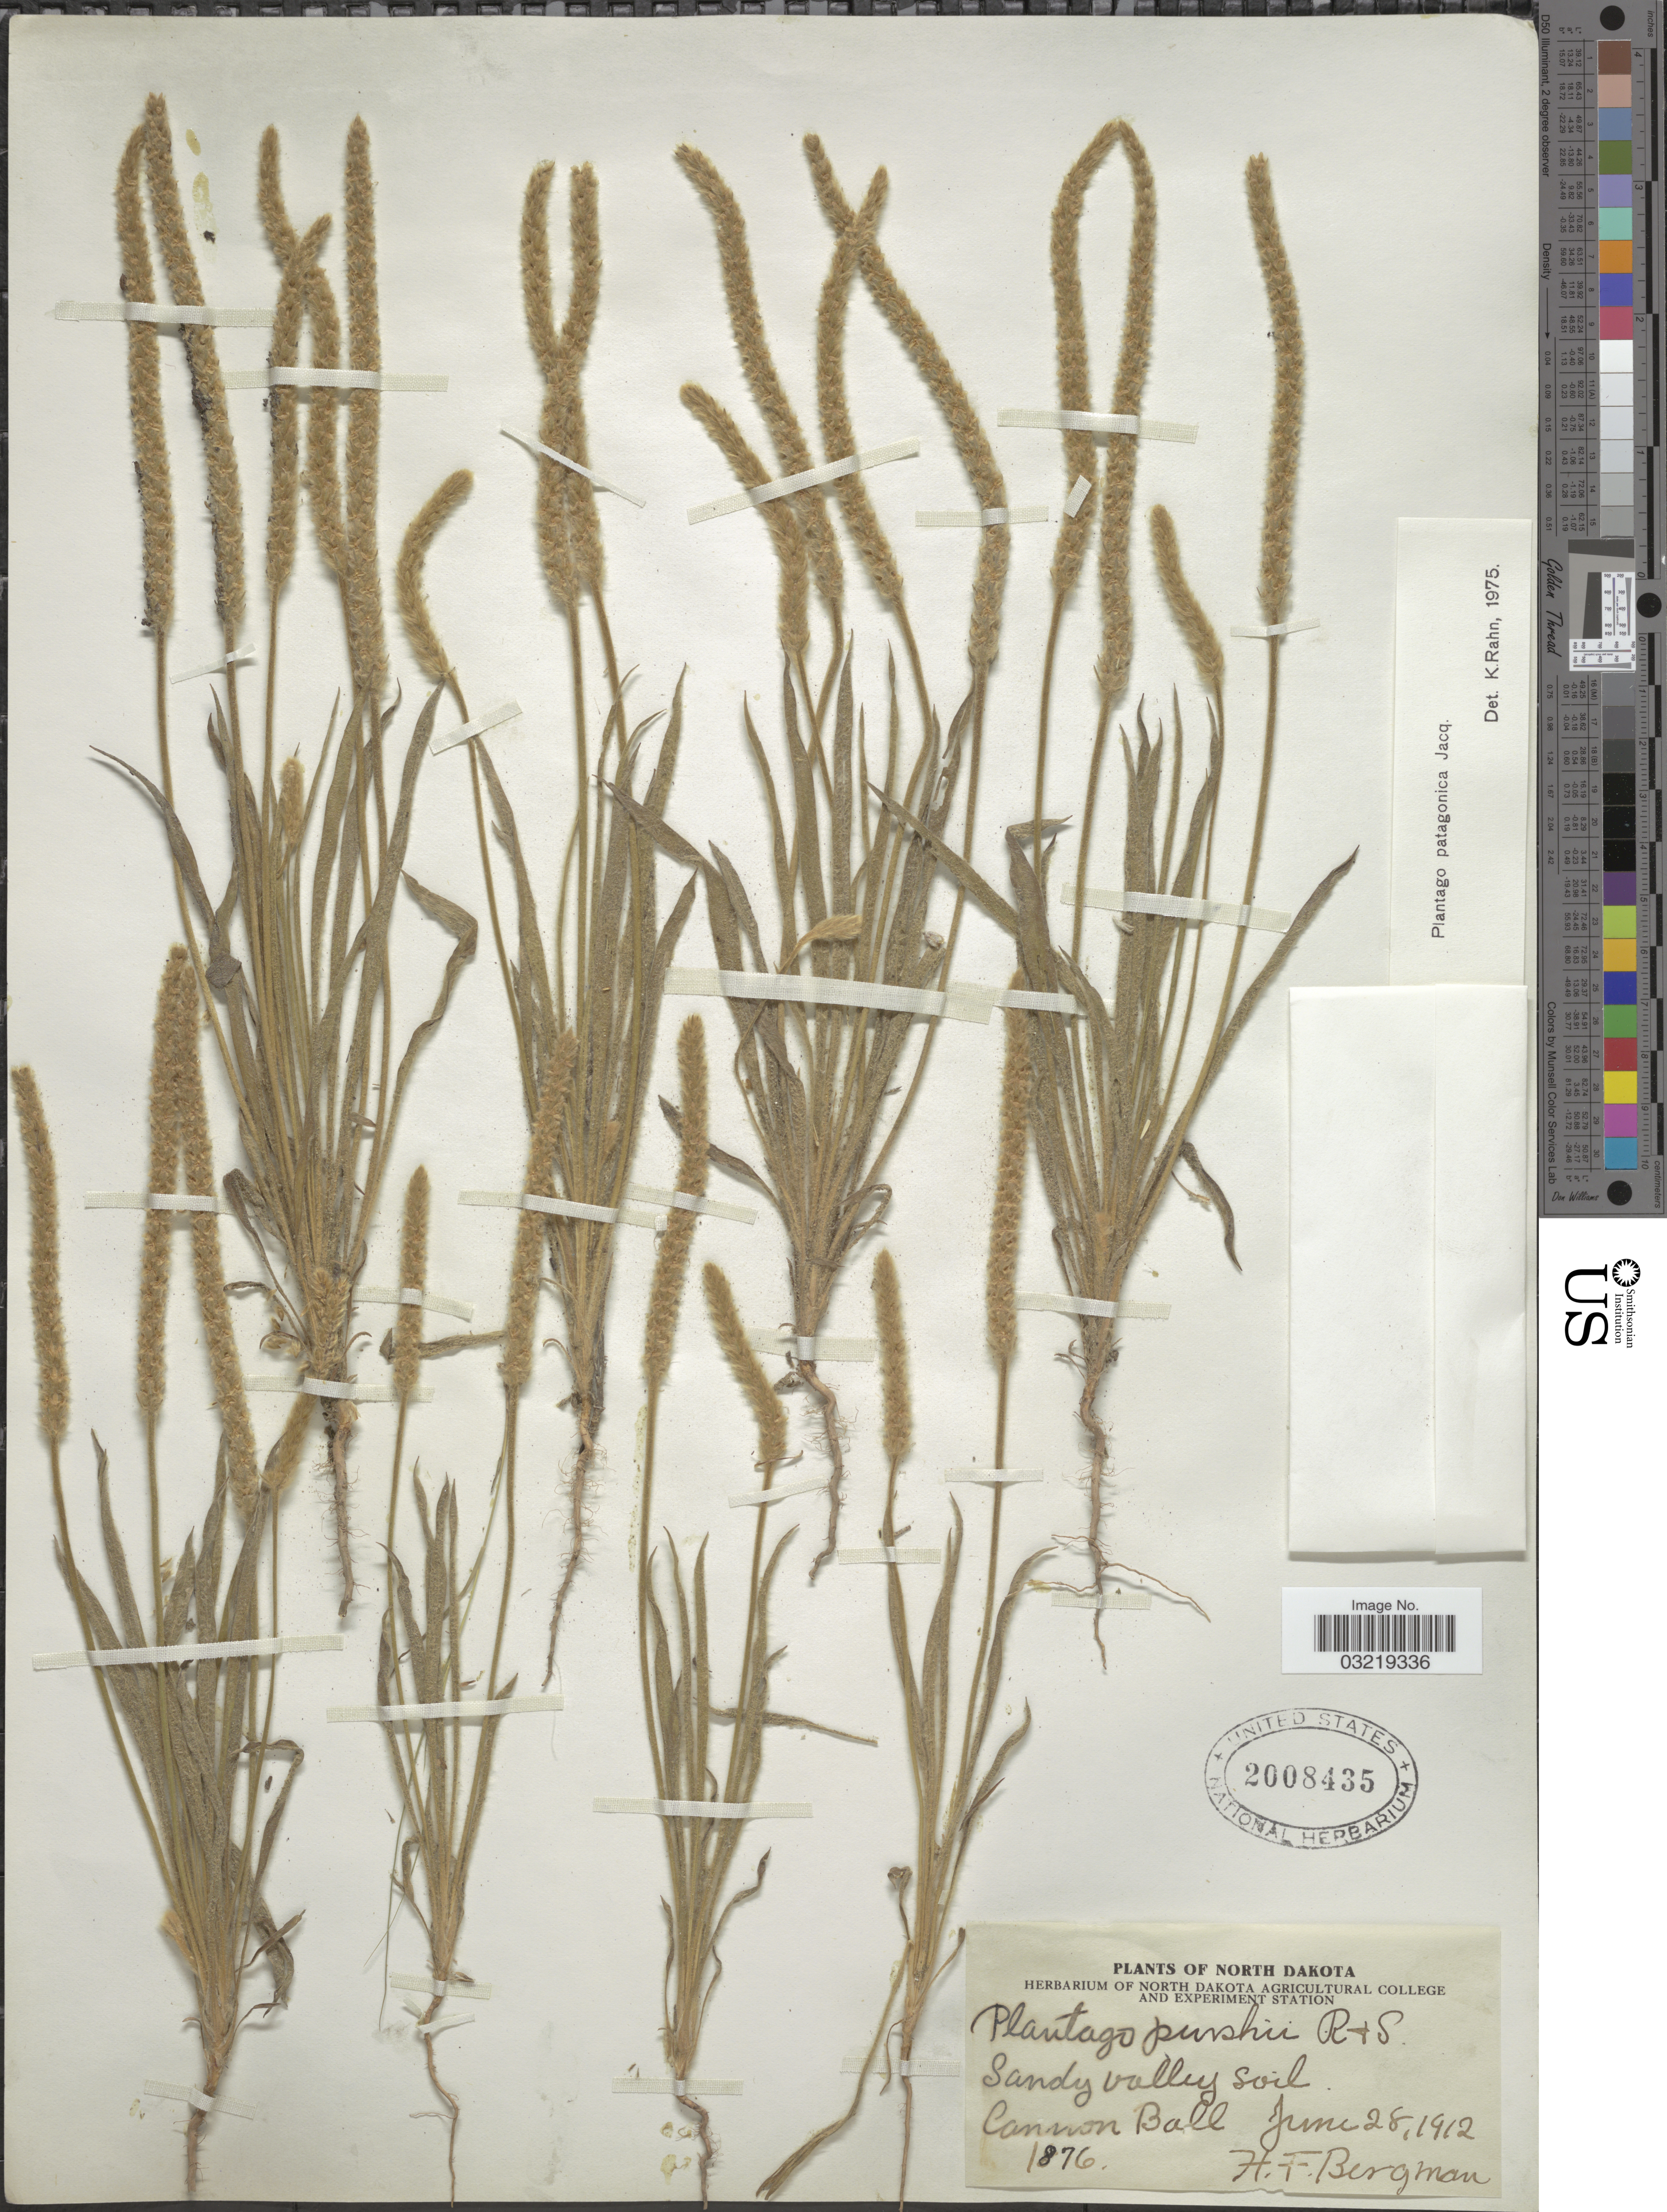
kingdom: Plantae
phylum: Tracheophyta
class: Magnoliopsida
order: Lamiales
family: Plantaginaceae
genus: Plantago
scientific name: Plantago patagonica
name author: Jacq.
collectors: H. Bergman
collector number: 1876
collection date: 1912-06-28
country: United States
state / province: North Dakota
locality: Cannon Ball.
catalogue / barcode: US 2008435